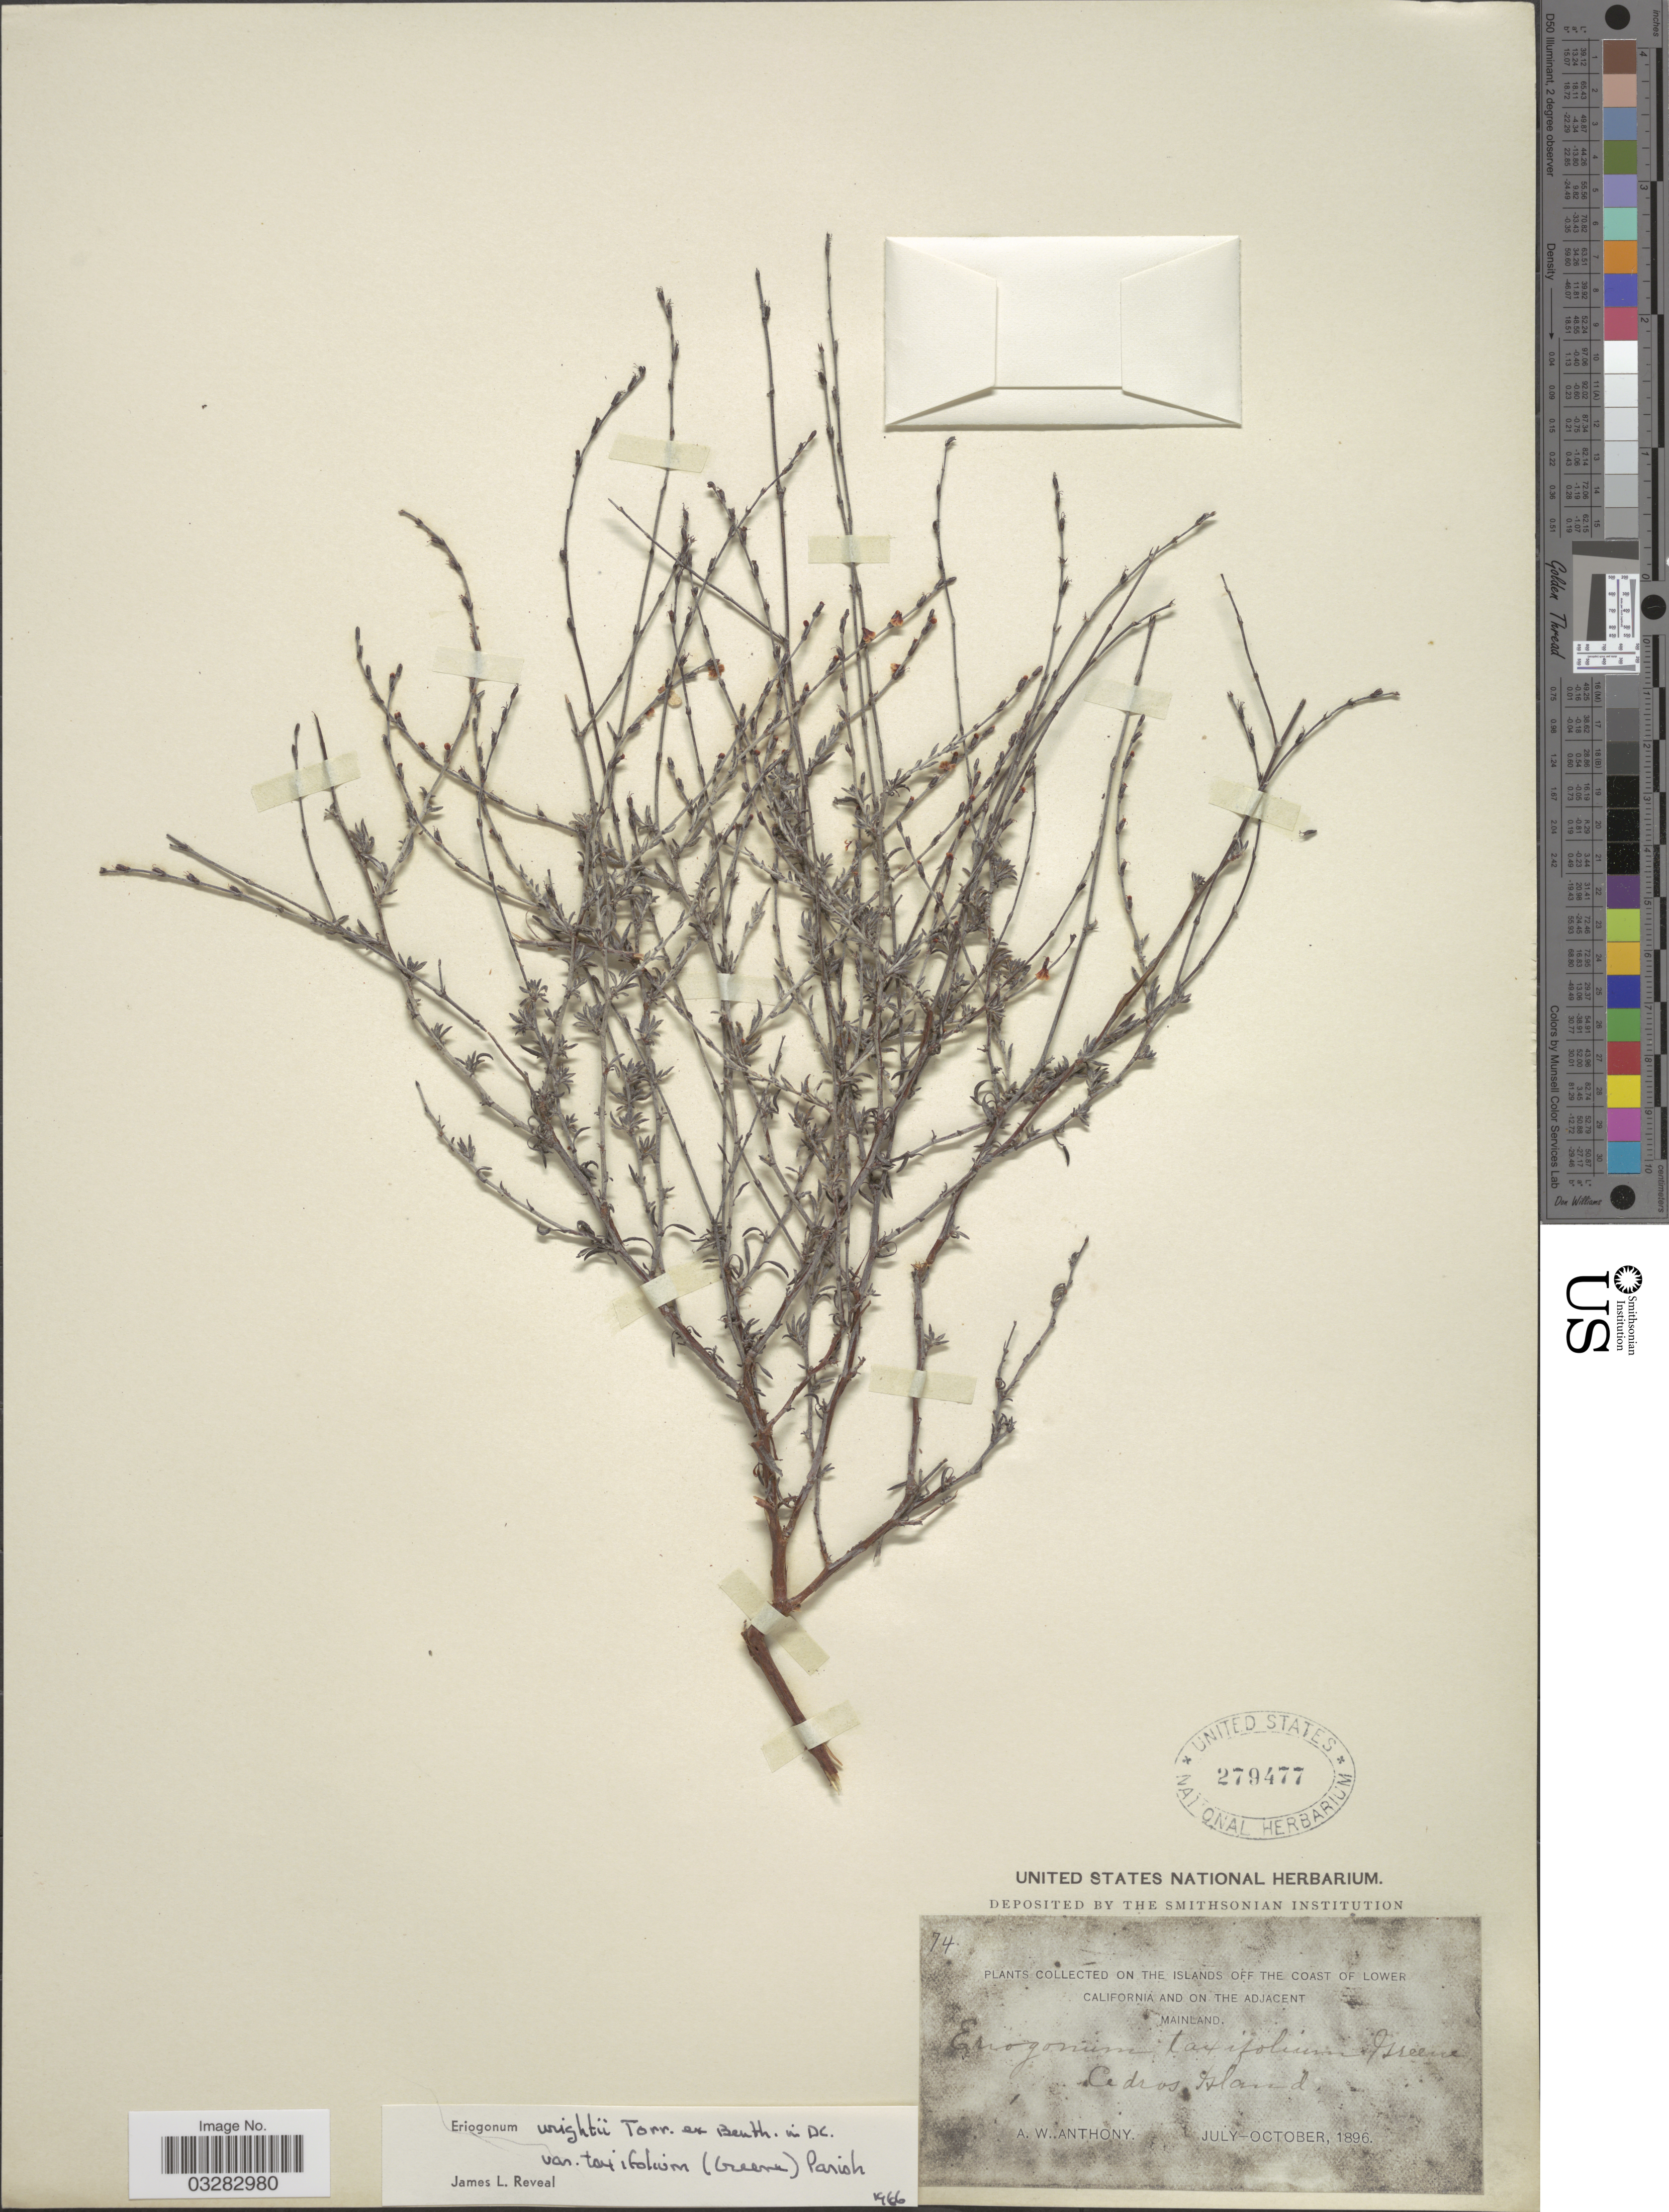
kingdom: Plantae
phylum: Tracheophyta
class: Magnoliopsida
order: Caryophyllales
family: Polygonaceae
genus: Eriogonum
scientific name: Eriogonum wrightii var. taxifolium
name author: (Greene) Parish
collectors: A. W. Anthony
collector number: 74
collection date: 1896-07/1896-10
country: Mexico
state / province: Baja California Norte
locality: Collected of the Islands off the Coast of Lower California and on the adjacent Mainland. Cedros Island.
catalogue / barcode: US 279477